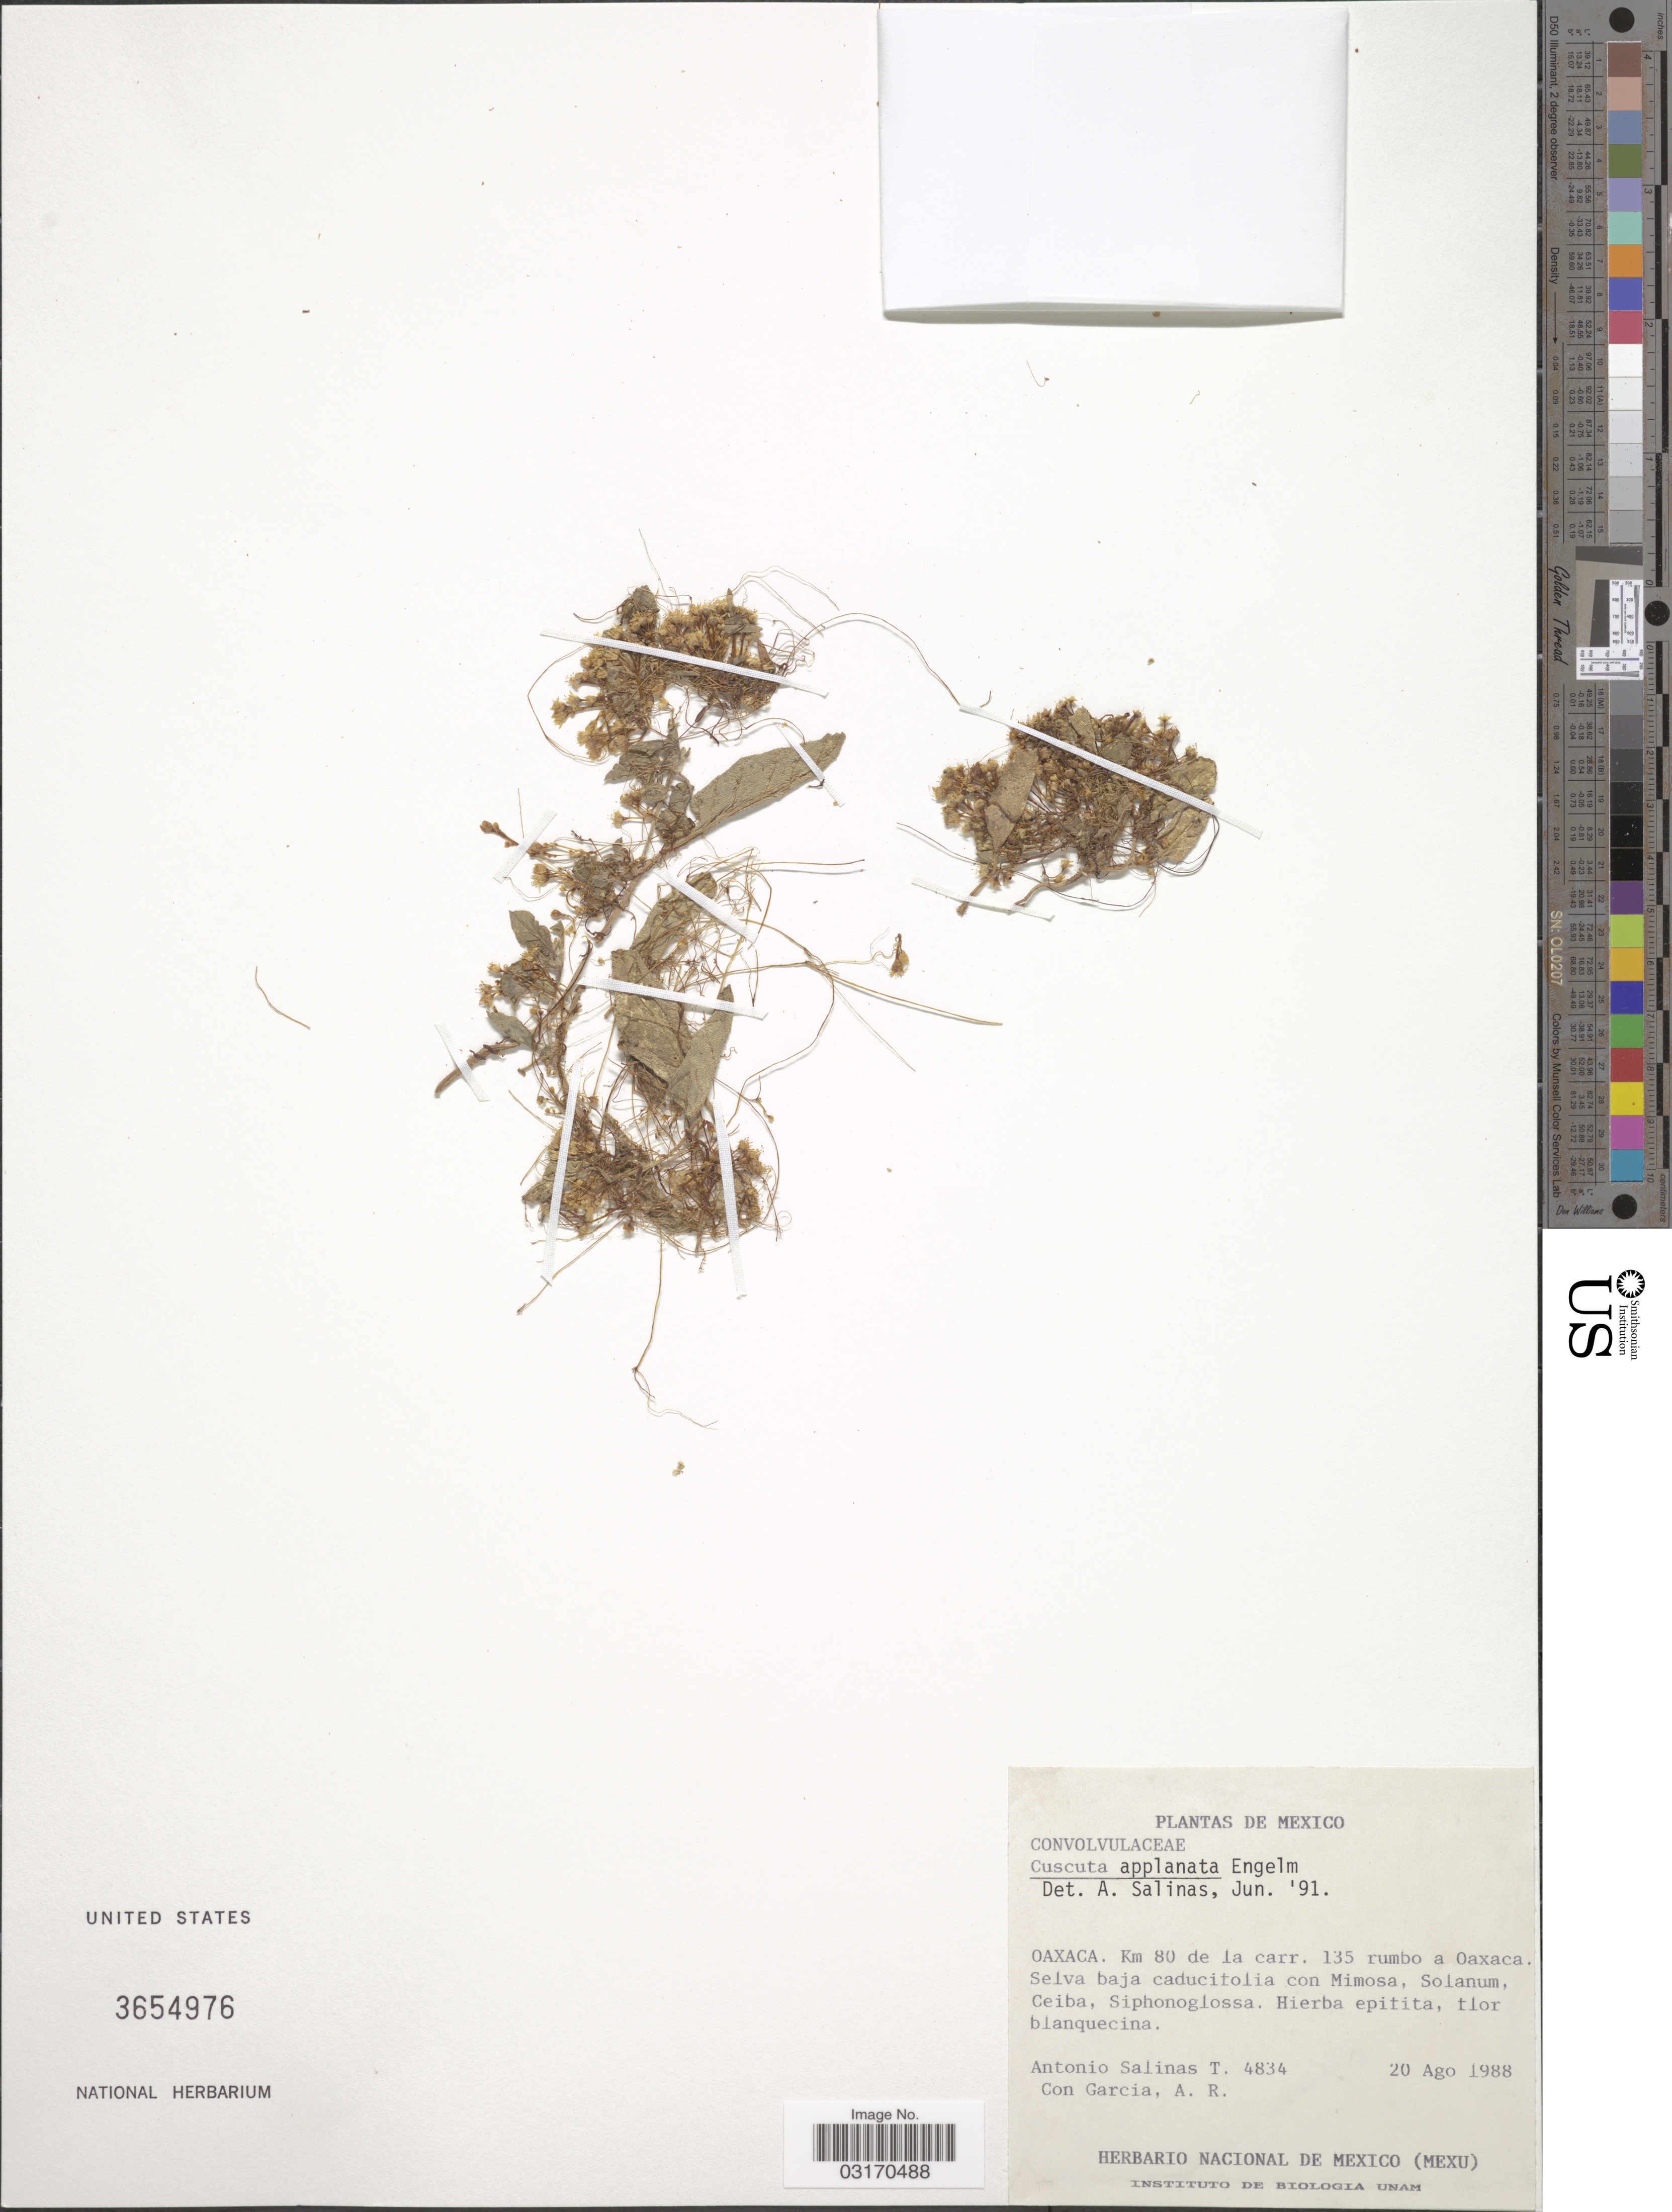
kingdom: Plantae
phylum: Tracheophyta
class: Magnoliopsida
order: Solanales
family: Convolvulaceae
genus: Cuscuta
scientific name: Cuscuta applanata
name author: Engelm.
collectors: A. Salinas T. & A. R. García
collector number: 4834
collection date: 1988-08-20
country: Mexico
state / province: Oaxaca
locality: Km 80 de la carr. 135 rumbo a Oaxaca.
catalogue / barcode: US 3654976